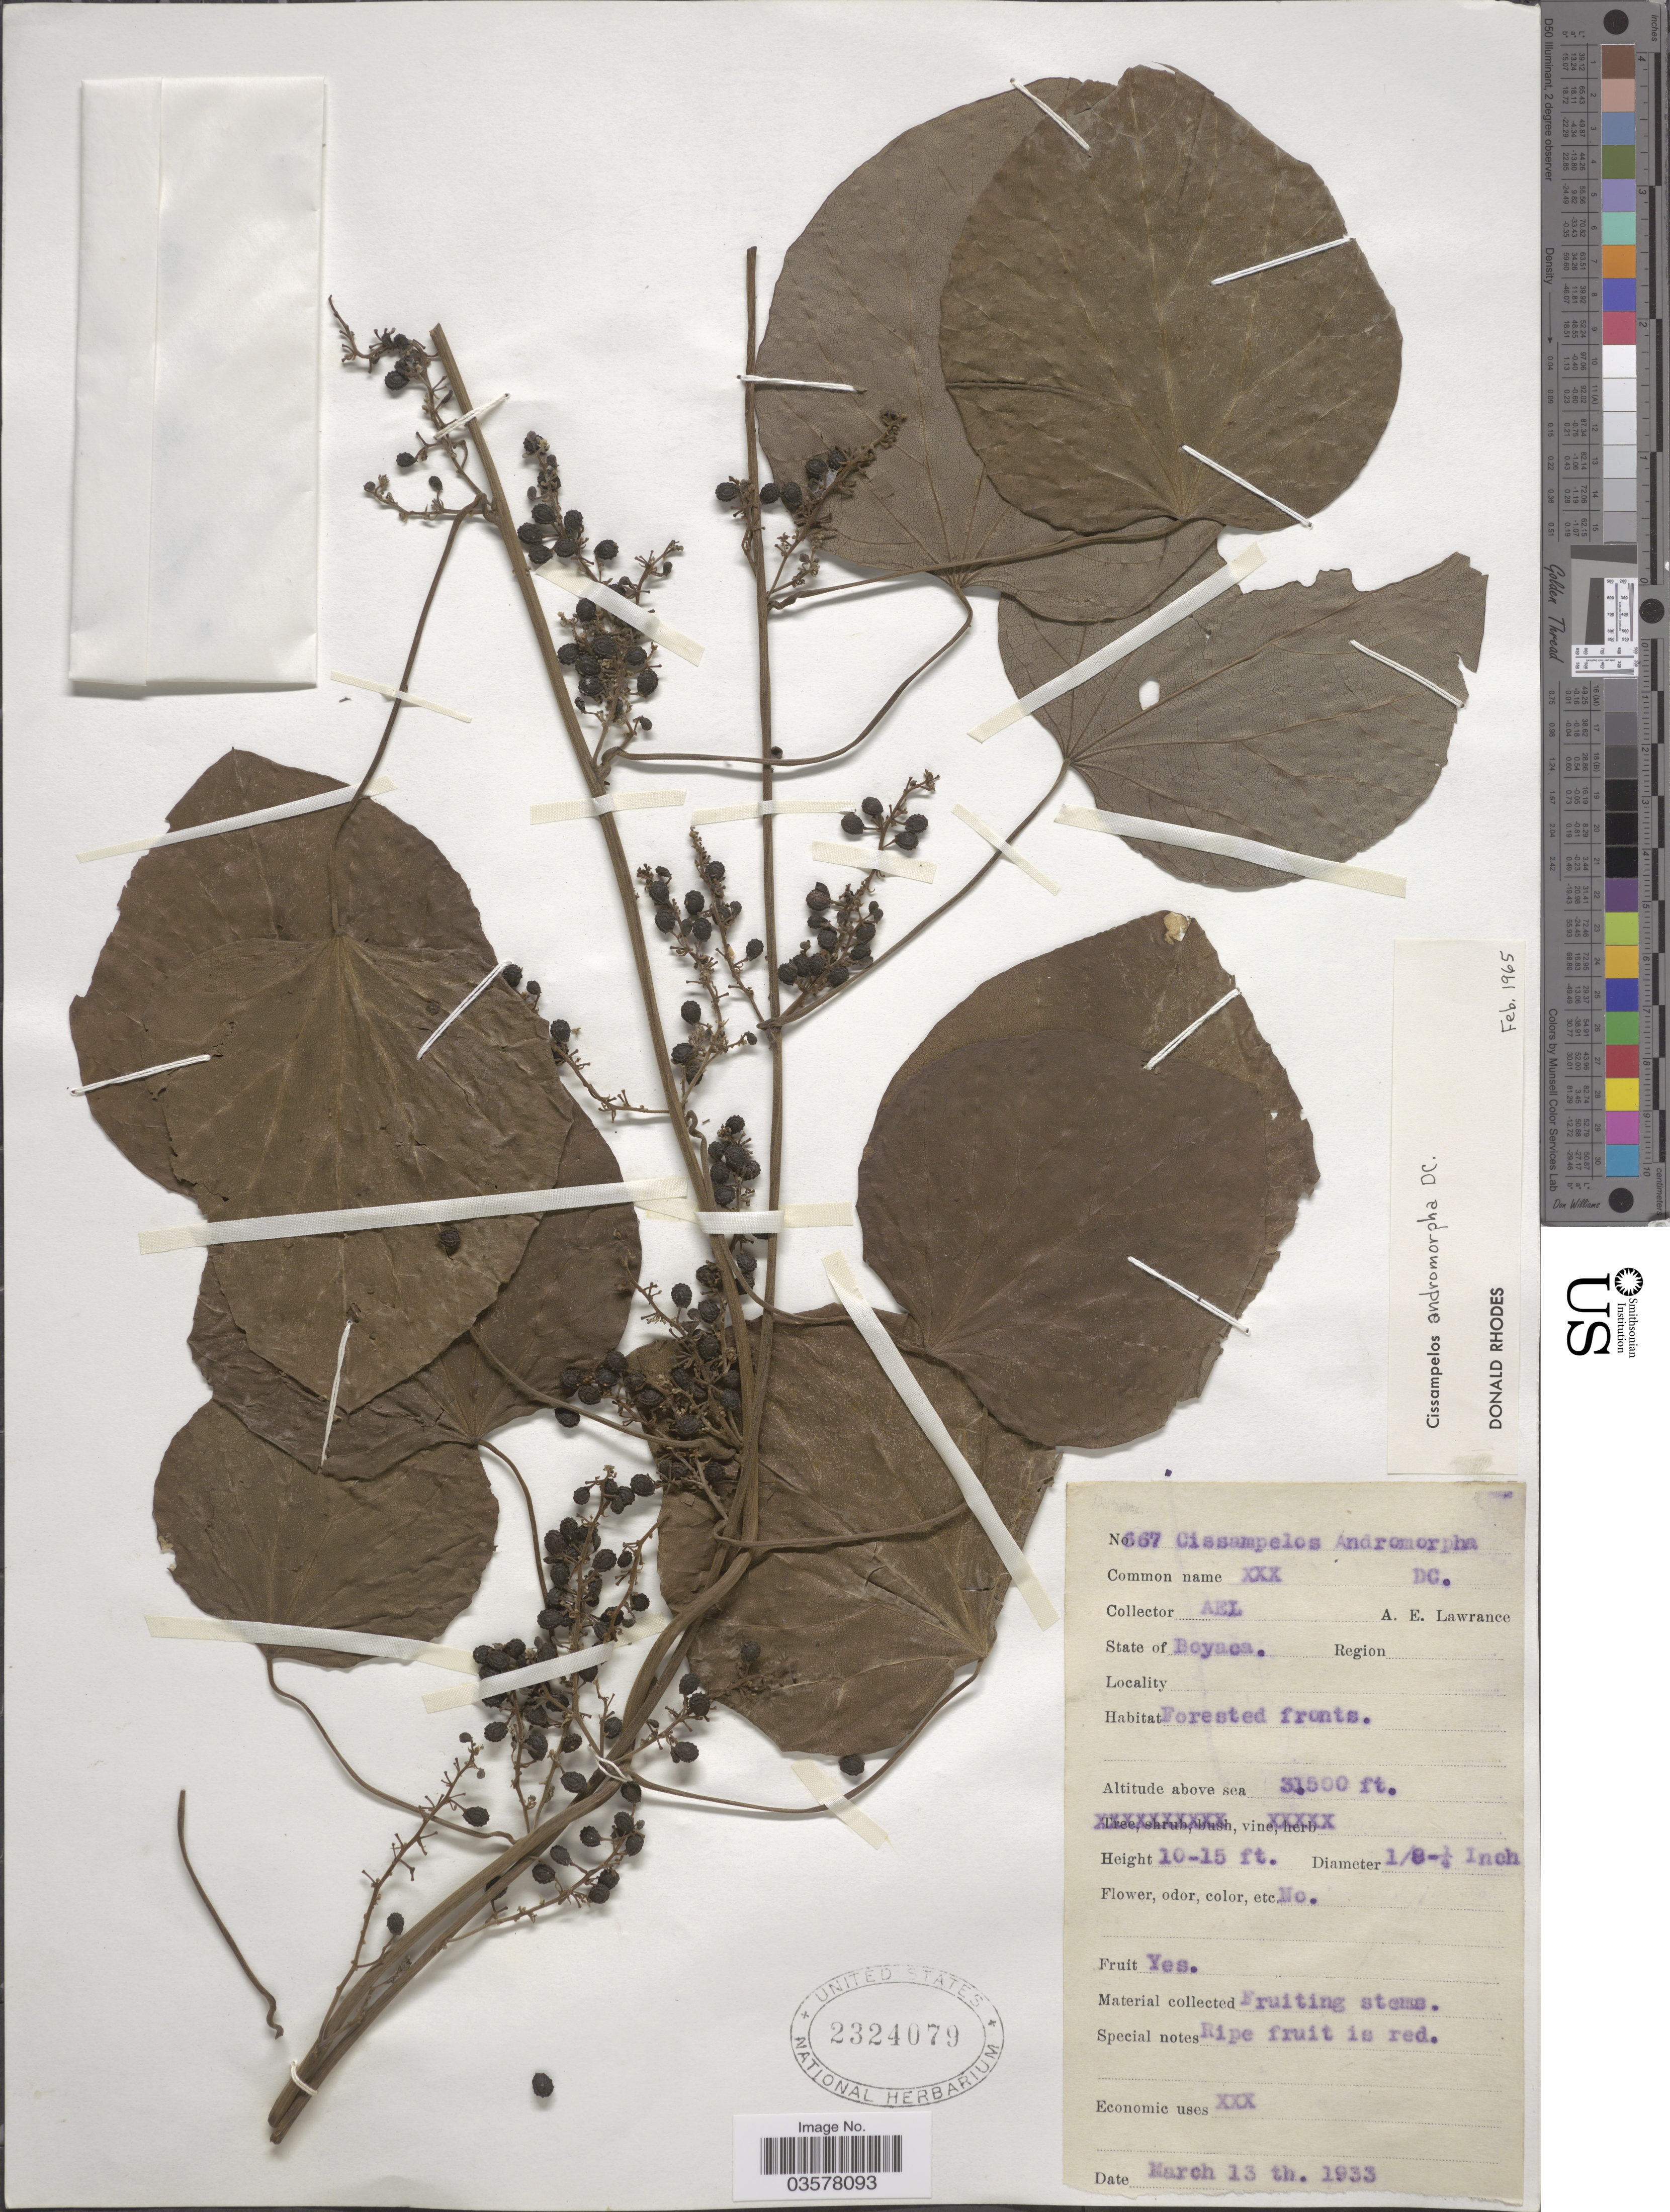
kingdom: Plantae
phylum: Tracheophyta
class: Magnoliopsida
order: Ranunculales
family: Menispermaceae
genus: Cissampelos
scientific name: Cissampelos andromorpha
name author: DC.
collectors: A. Lawrance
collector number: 667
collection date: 1933-03-13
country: Colombia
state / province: Boyacá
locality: Forested fronts.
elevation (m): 1067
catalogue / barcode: US 2324079